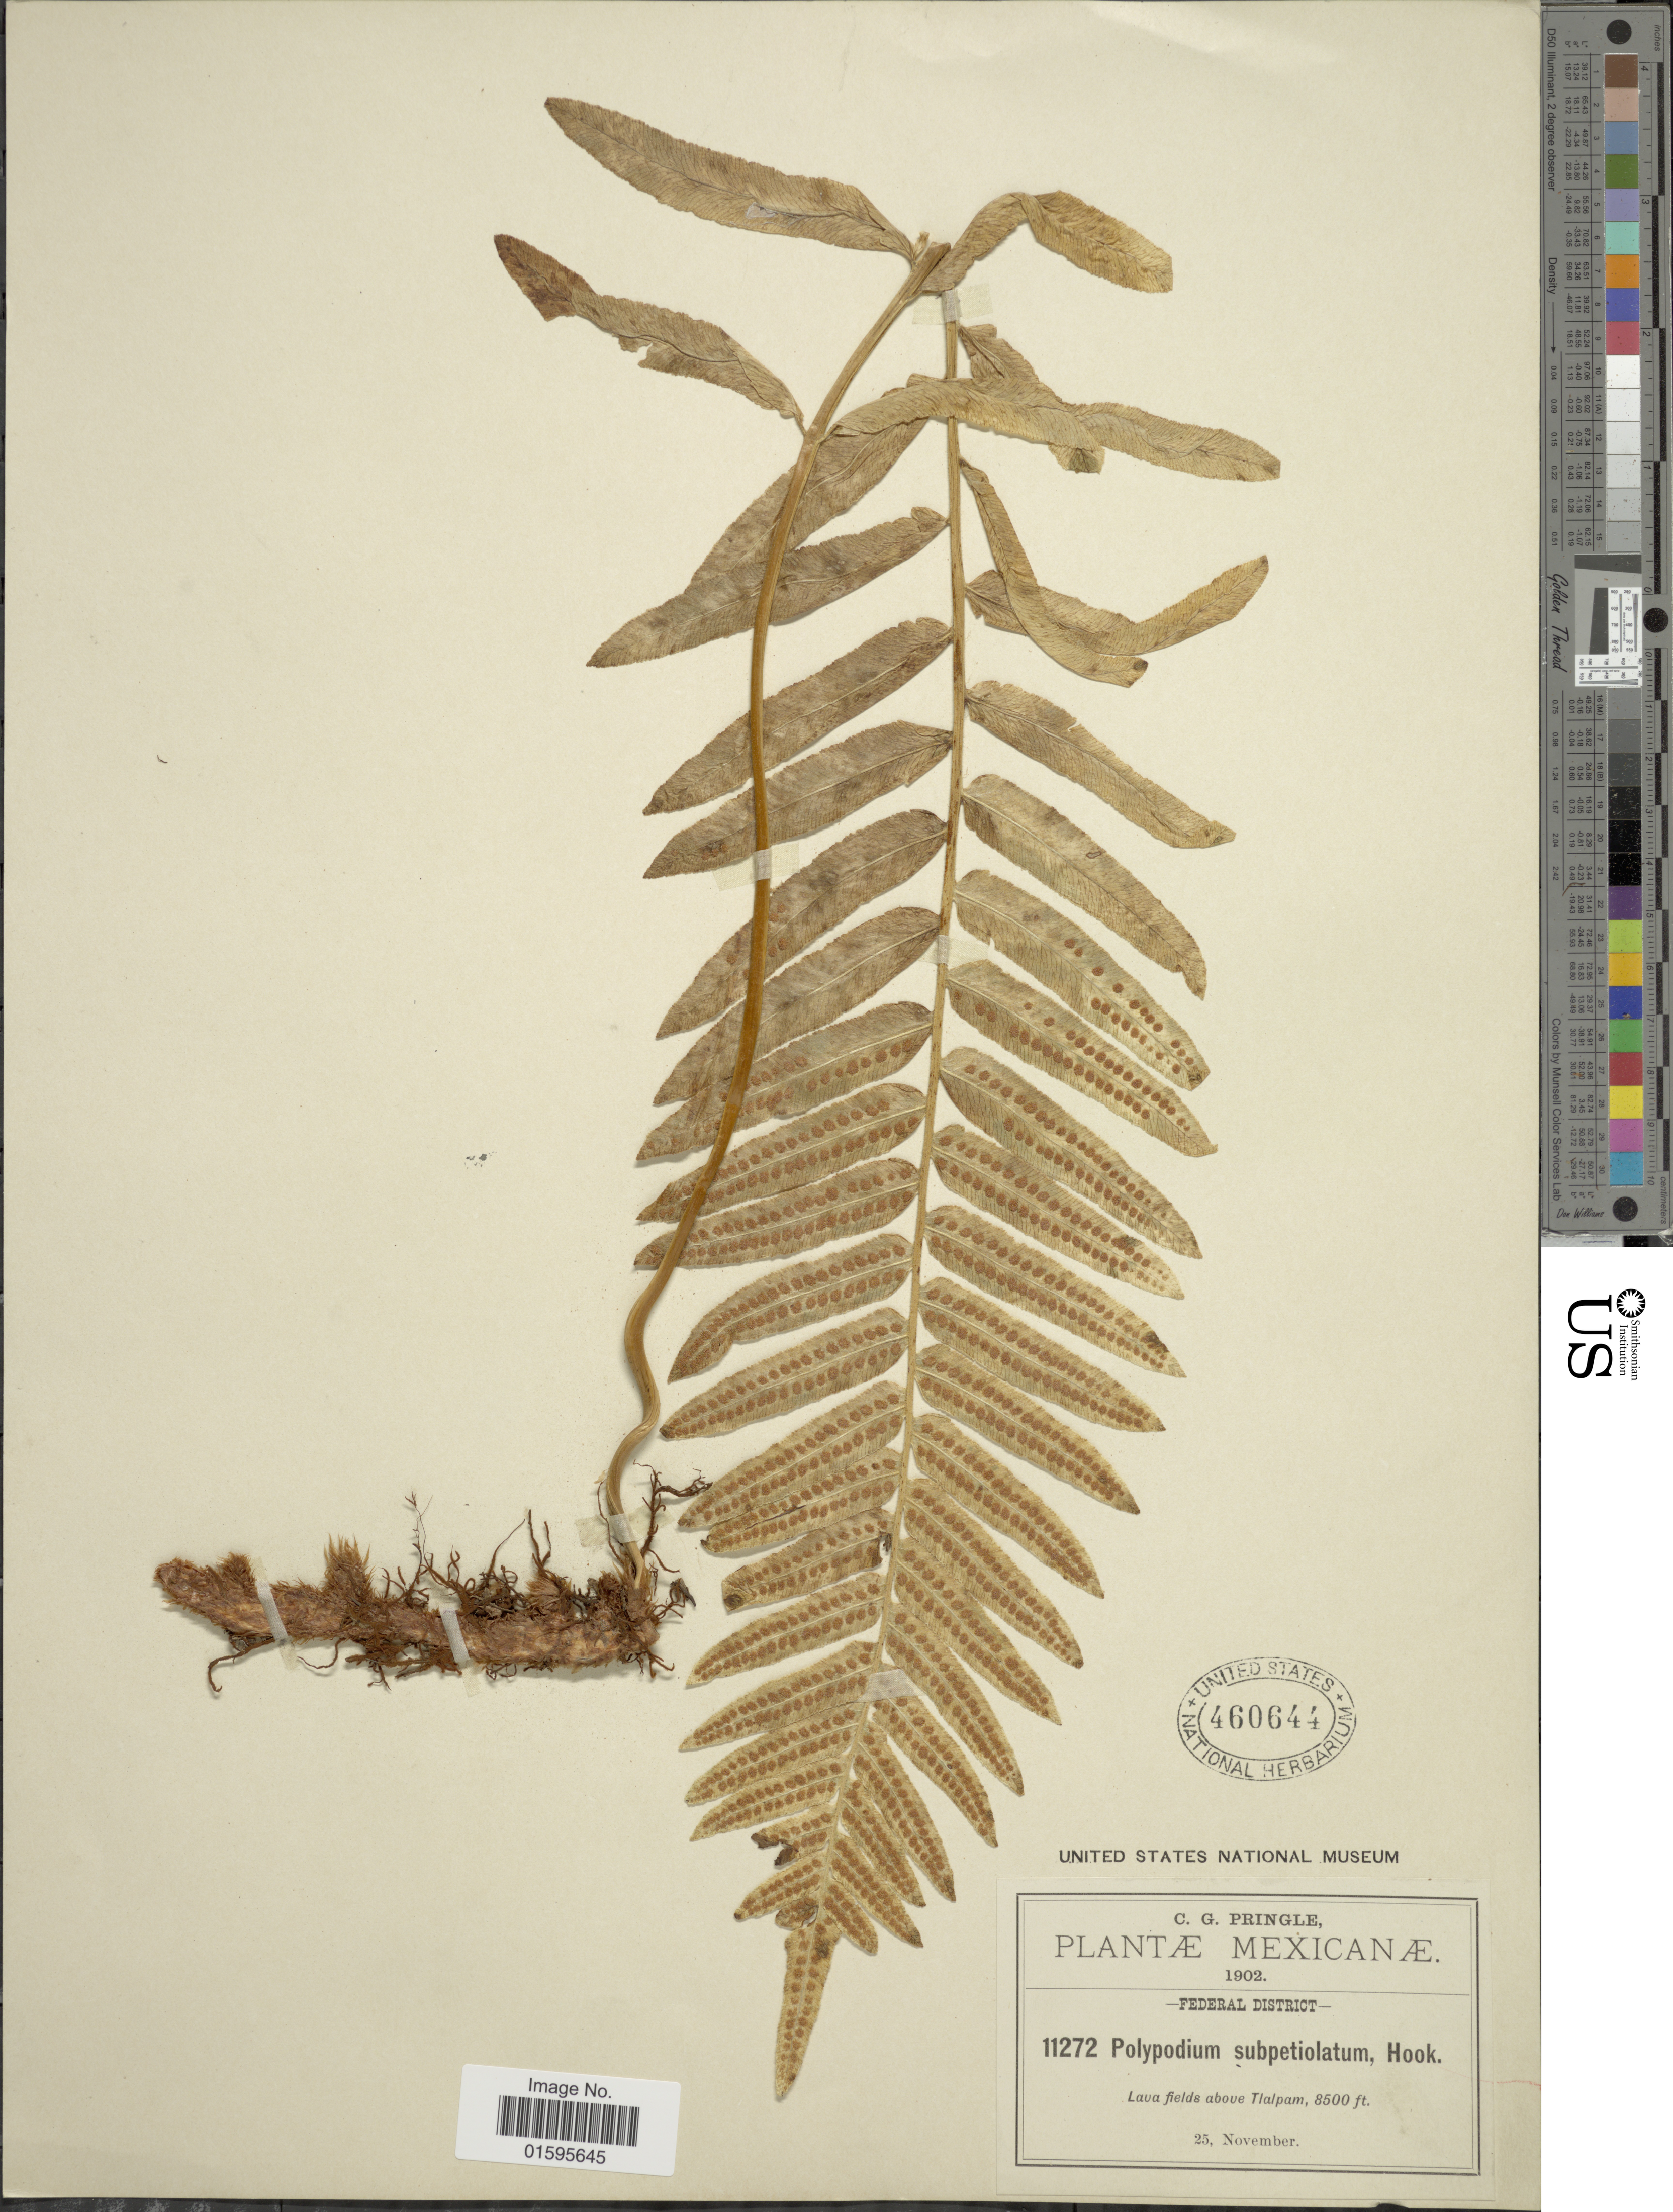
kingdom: Plantae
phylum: Tracheophyta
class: Polypodiopsida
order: Polypodiales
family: Polypodiaceae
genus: Polypodium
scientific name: Polypodium subpetiolatum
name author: Hook.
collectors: C. G. Pringle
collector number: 11272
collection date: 1902-11-25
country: Mexico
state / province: Distrito Federal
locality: Mexicanae, Federal District, Lava fields above Tlalpam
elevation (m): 2591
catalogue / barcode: US 460644